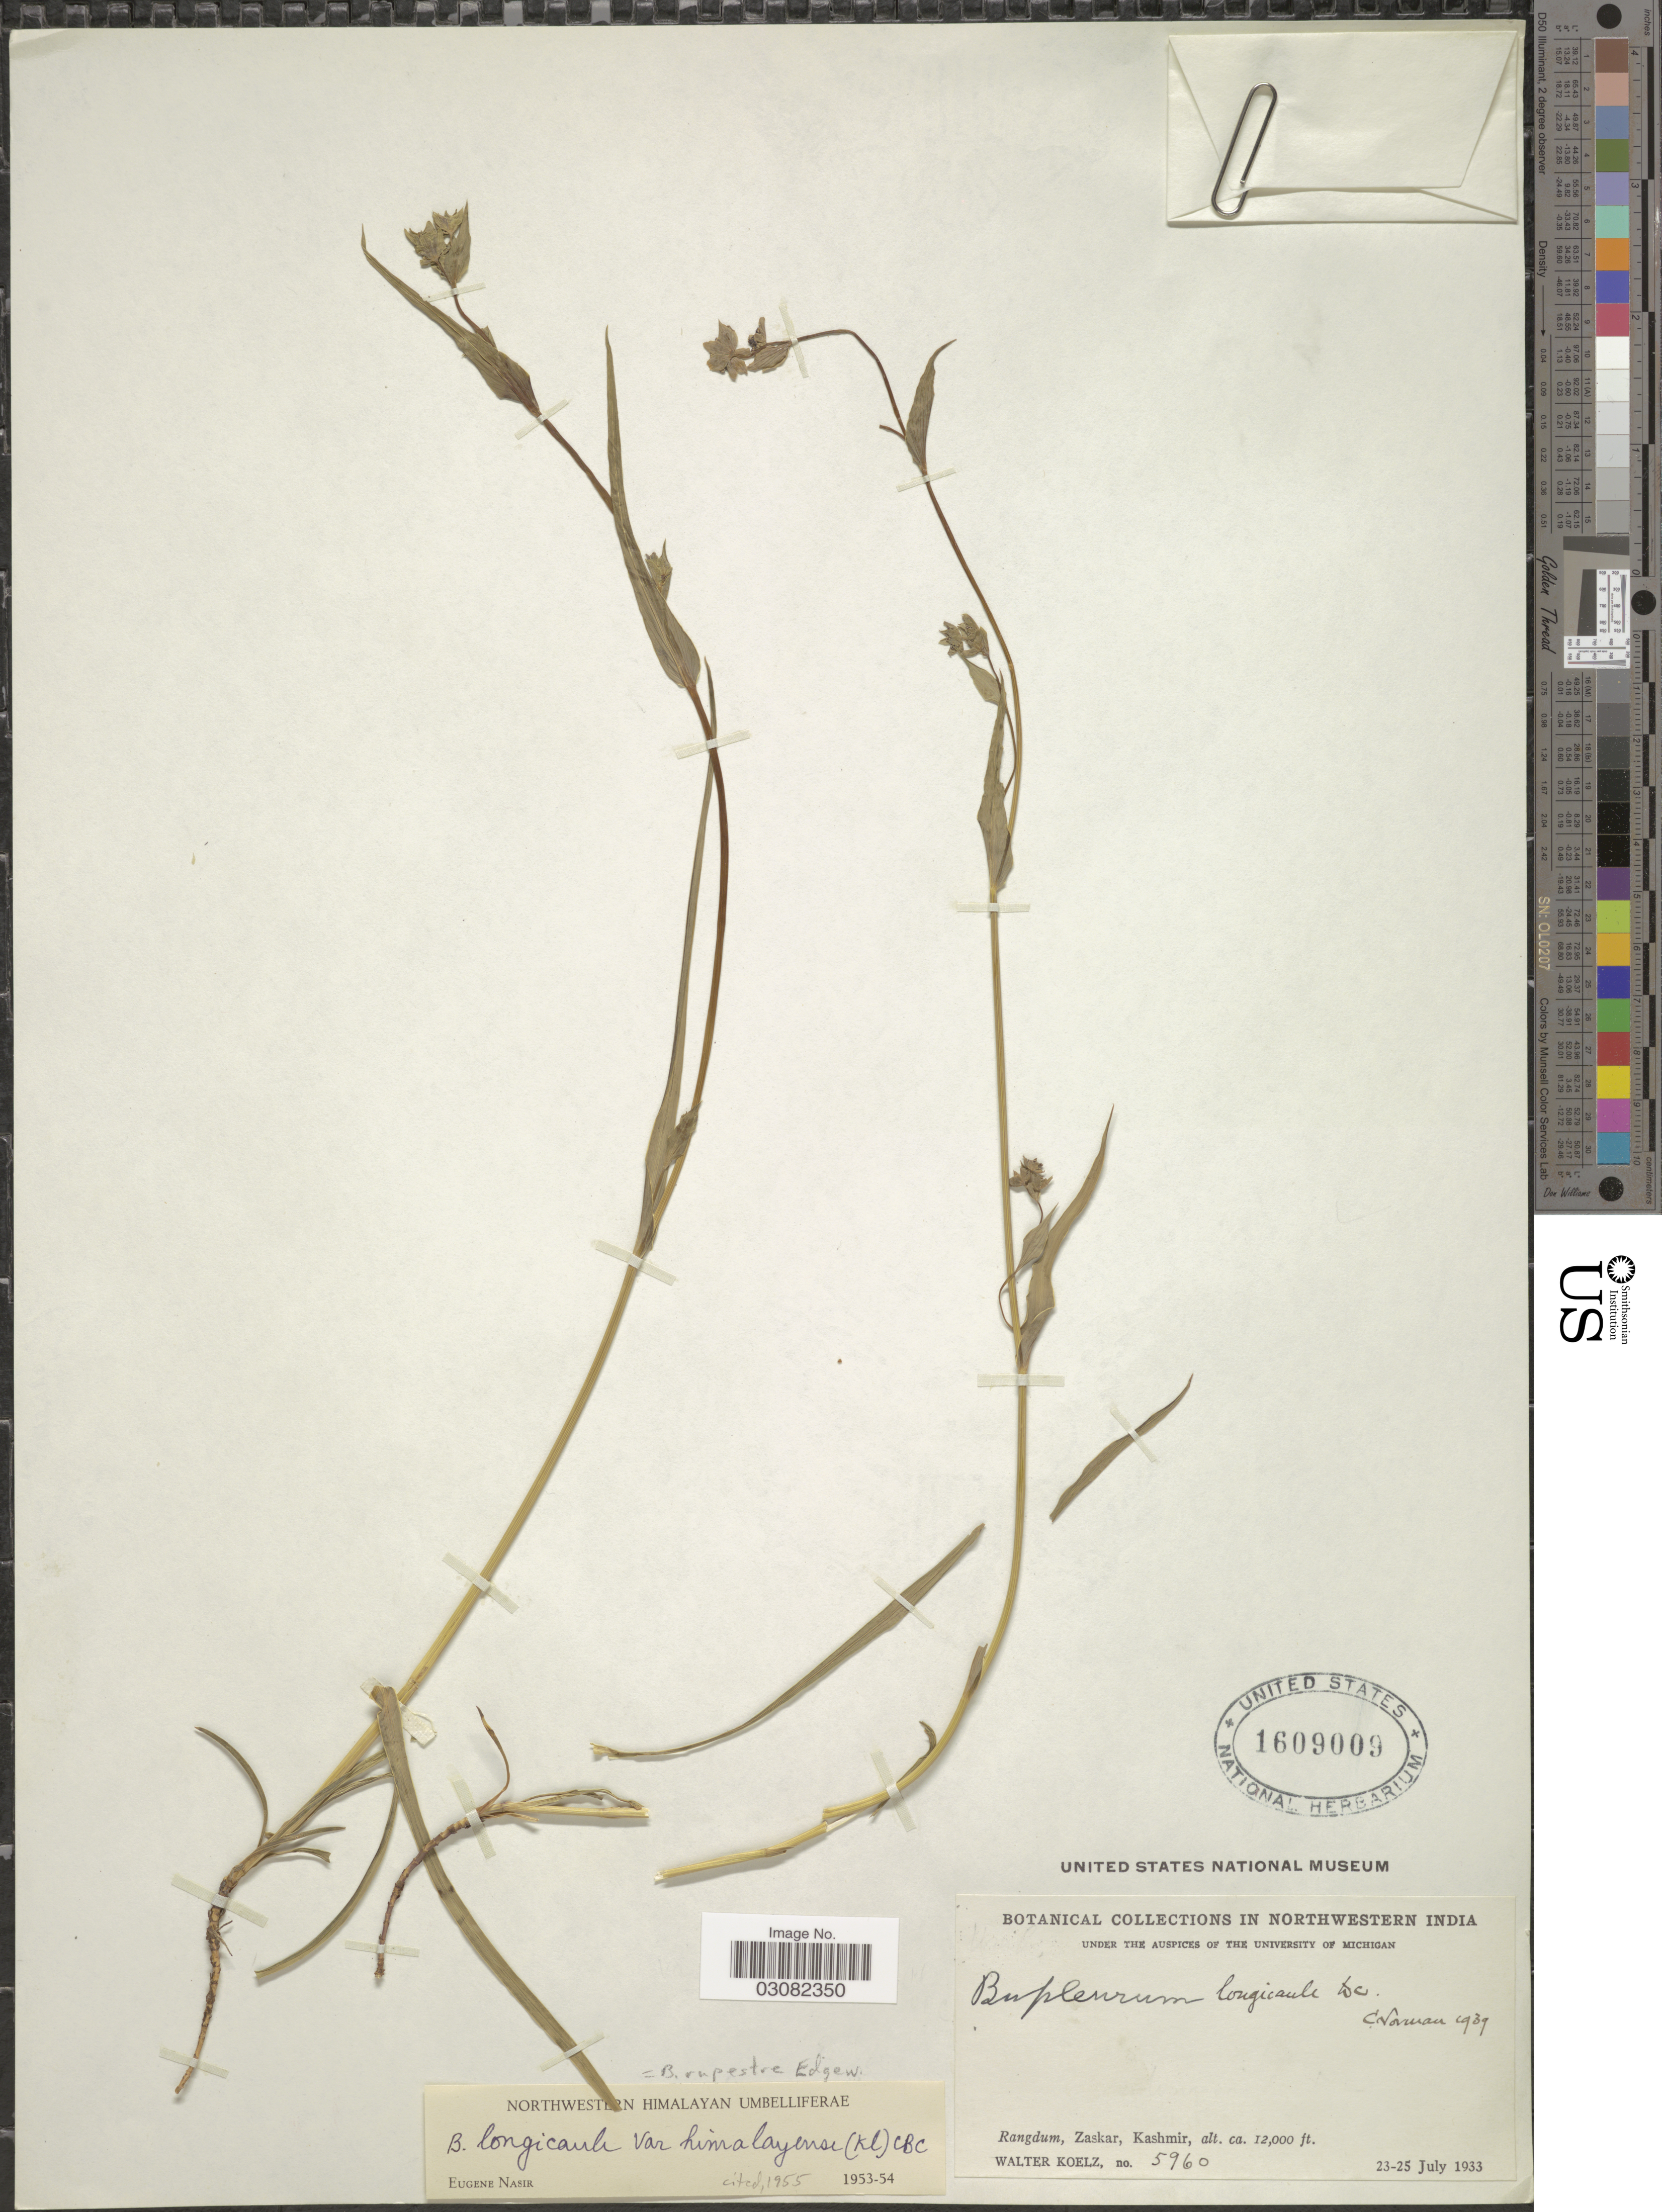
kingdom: Plantae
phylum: Tracheophyta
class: Magnoliopsida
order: Apiales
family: Apiaceae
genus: Bupleurum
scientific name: Bupleurum rupestre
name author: Edgew.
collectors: W. N. Koelz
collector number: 5960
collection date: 1933-07-23/1933-07-25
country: India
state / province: Jammu and Kashmir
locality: Northwestern India. Rangdum, Zaskar, Kashmir.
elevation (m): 3658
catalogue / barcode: US 1609009